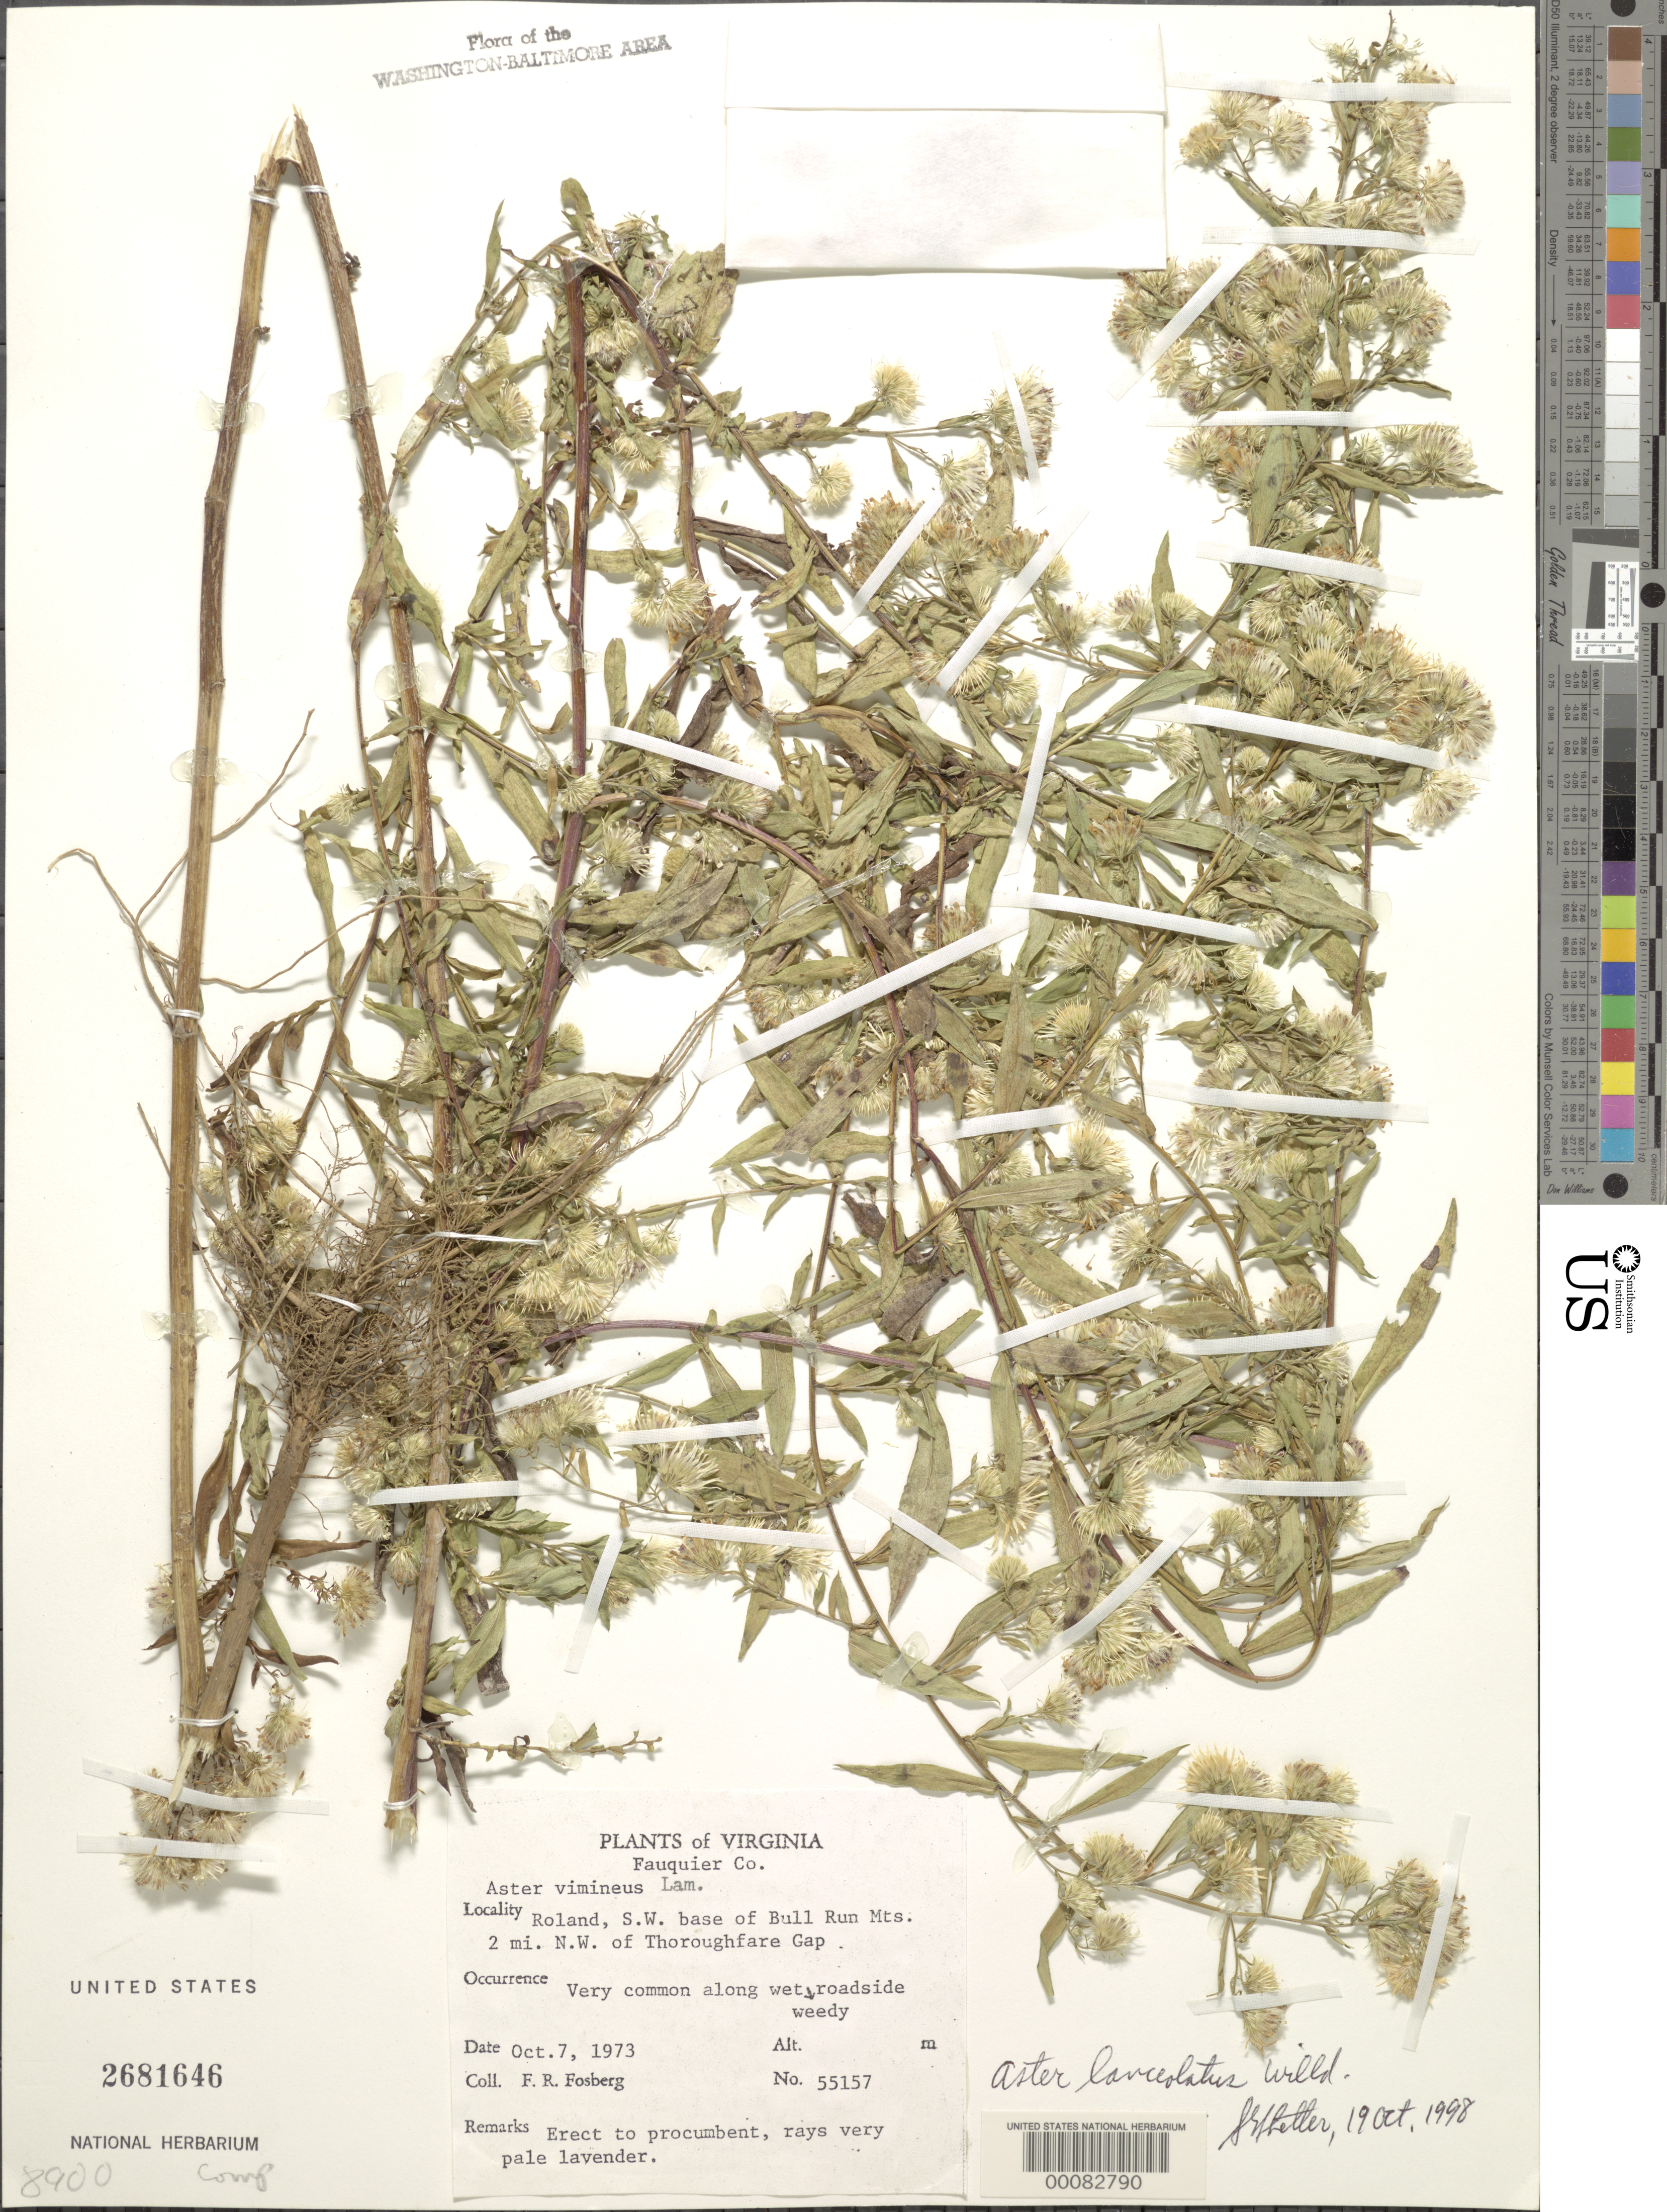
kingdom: Plantae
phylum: Tracheophyta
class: Magnoliopsida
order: Asterales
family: Asteraceae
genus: Symphyotrichum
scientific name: Symphyotrichum lanceolatum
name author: (Willd.) G.L. Nesom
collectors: F. R. Fosberg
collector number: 55157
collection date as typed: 07 Oct 1973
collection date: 1973-10-07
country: United States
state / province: Virginia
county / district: Fauquier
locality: Roland, NW of Thorofare Gap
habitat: Wet weedy roadside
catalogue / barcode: US 2681646